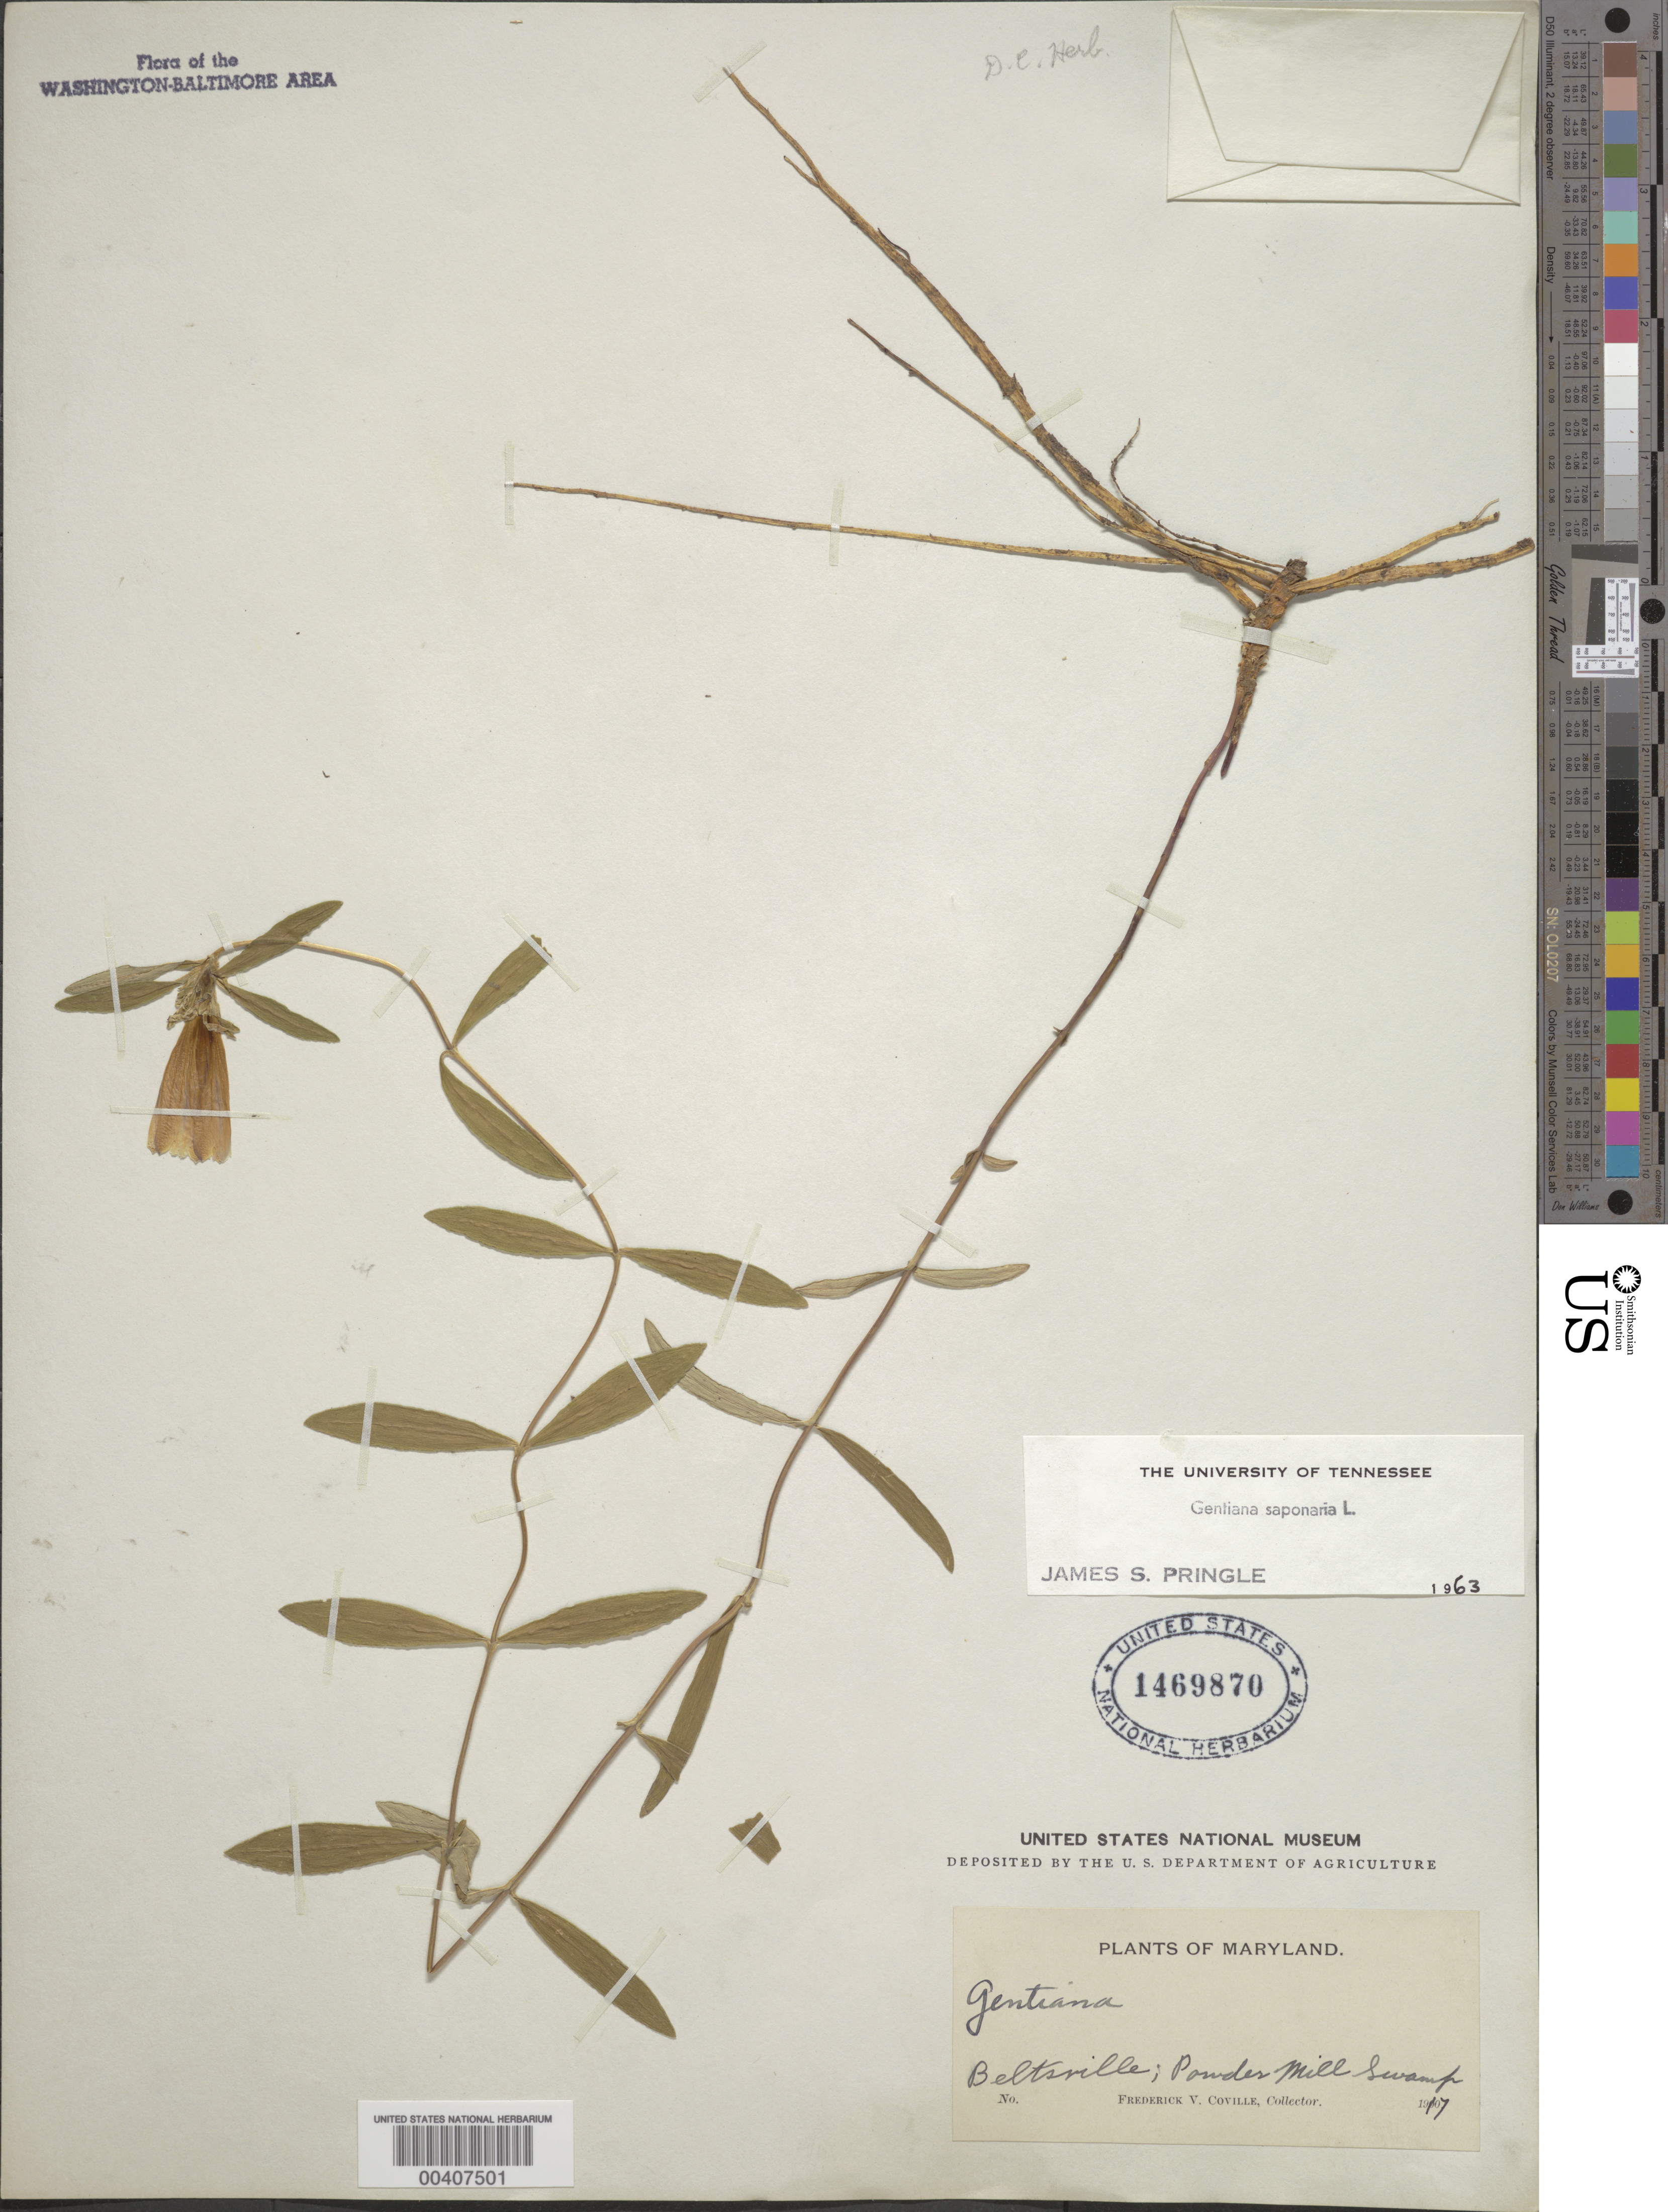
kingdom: Plantae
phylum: Tracheophyta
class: Magnoliopsida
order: Gentianales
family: Gentianaceae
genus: Gentiana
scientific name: Gentiana saponaria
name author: L.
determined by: Pringle, J. S.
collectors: F. V. Coville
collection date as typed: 1917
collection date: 1917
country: United States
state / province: Maryland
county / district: Prince George's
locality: Beltsville, Powder Mill swamp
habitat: Swamp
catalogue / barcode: US 1469870